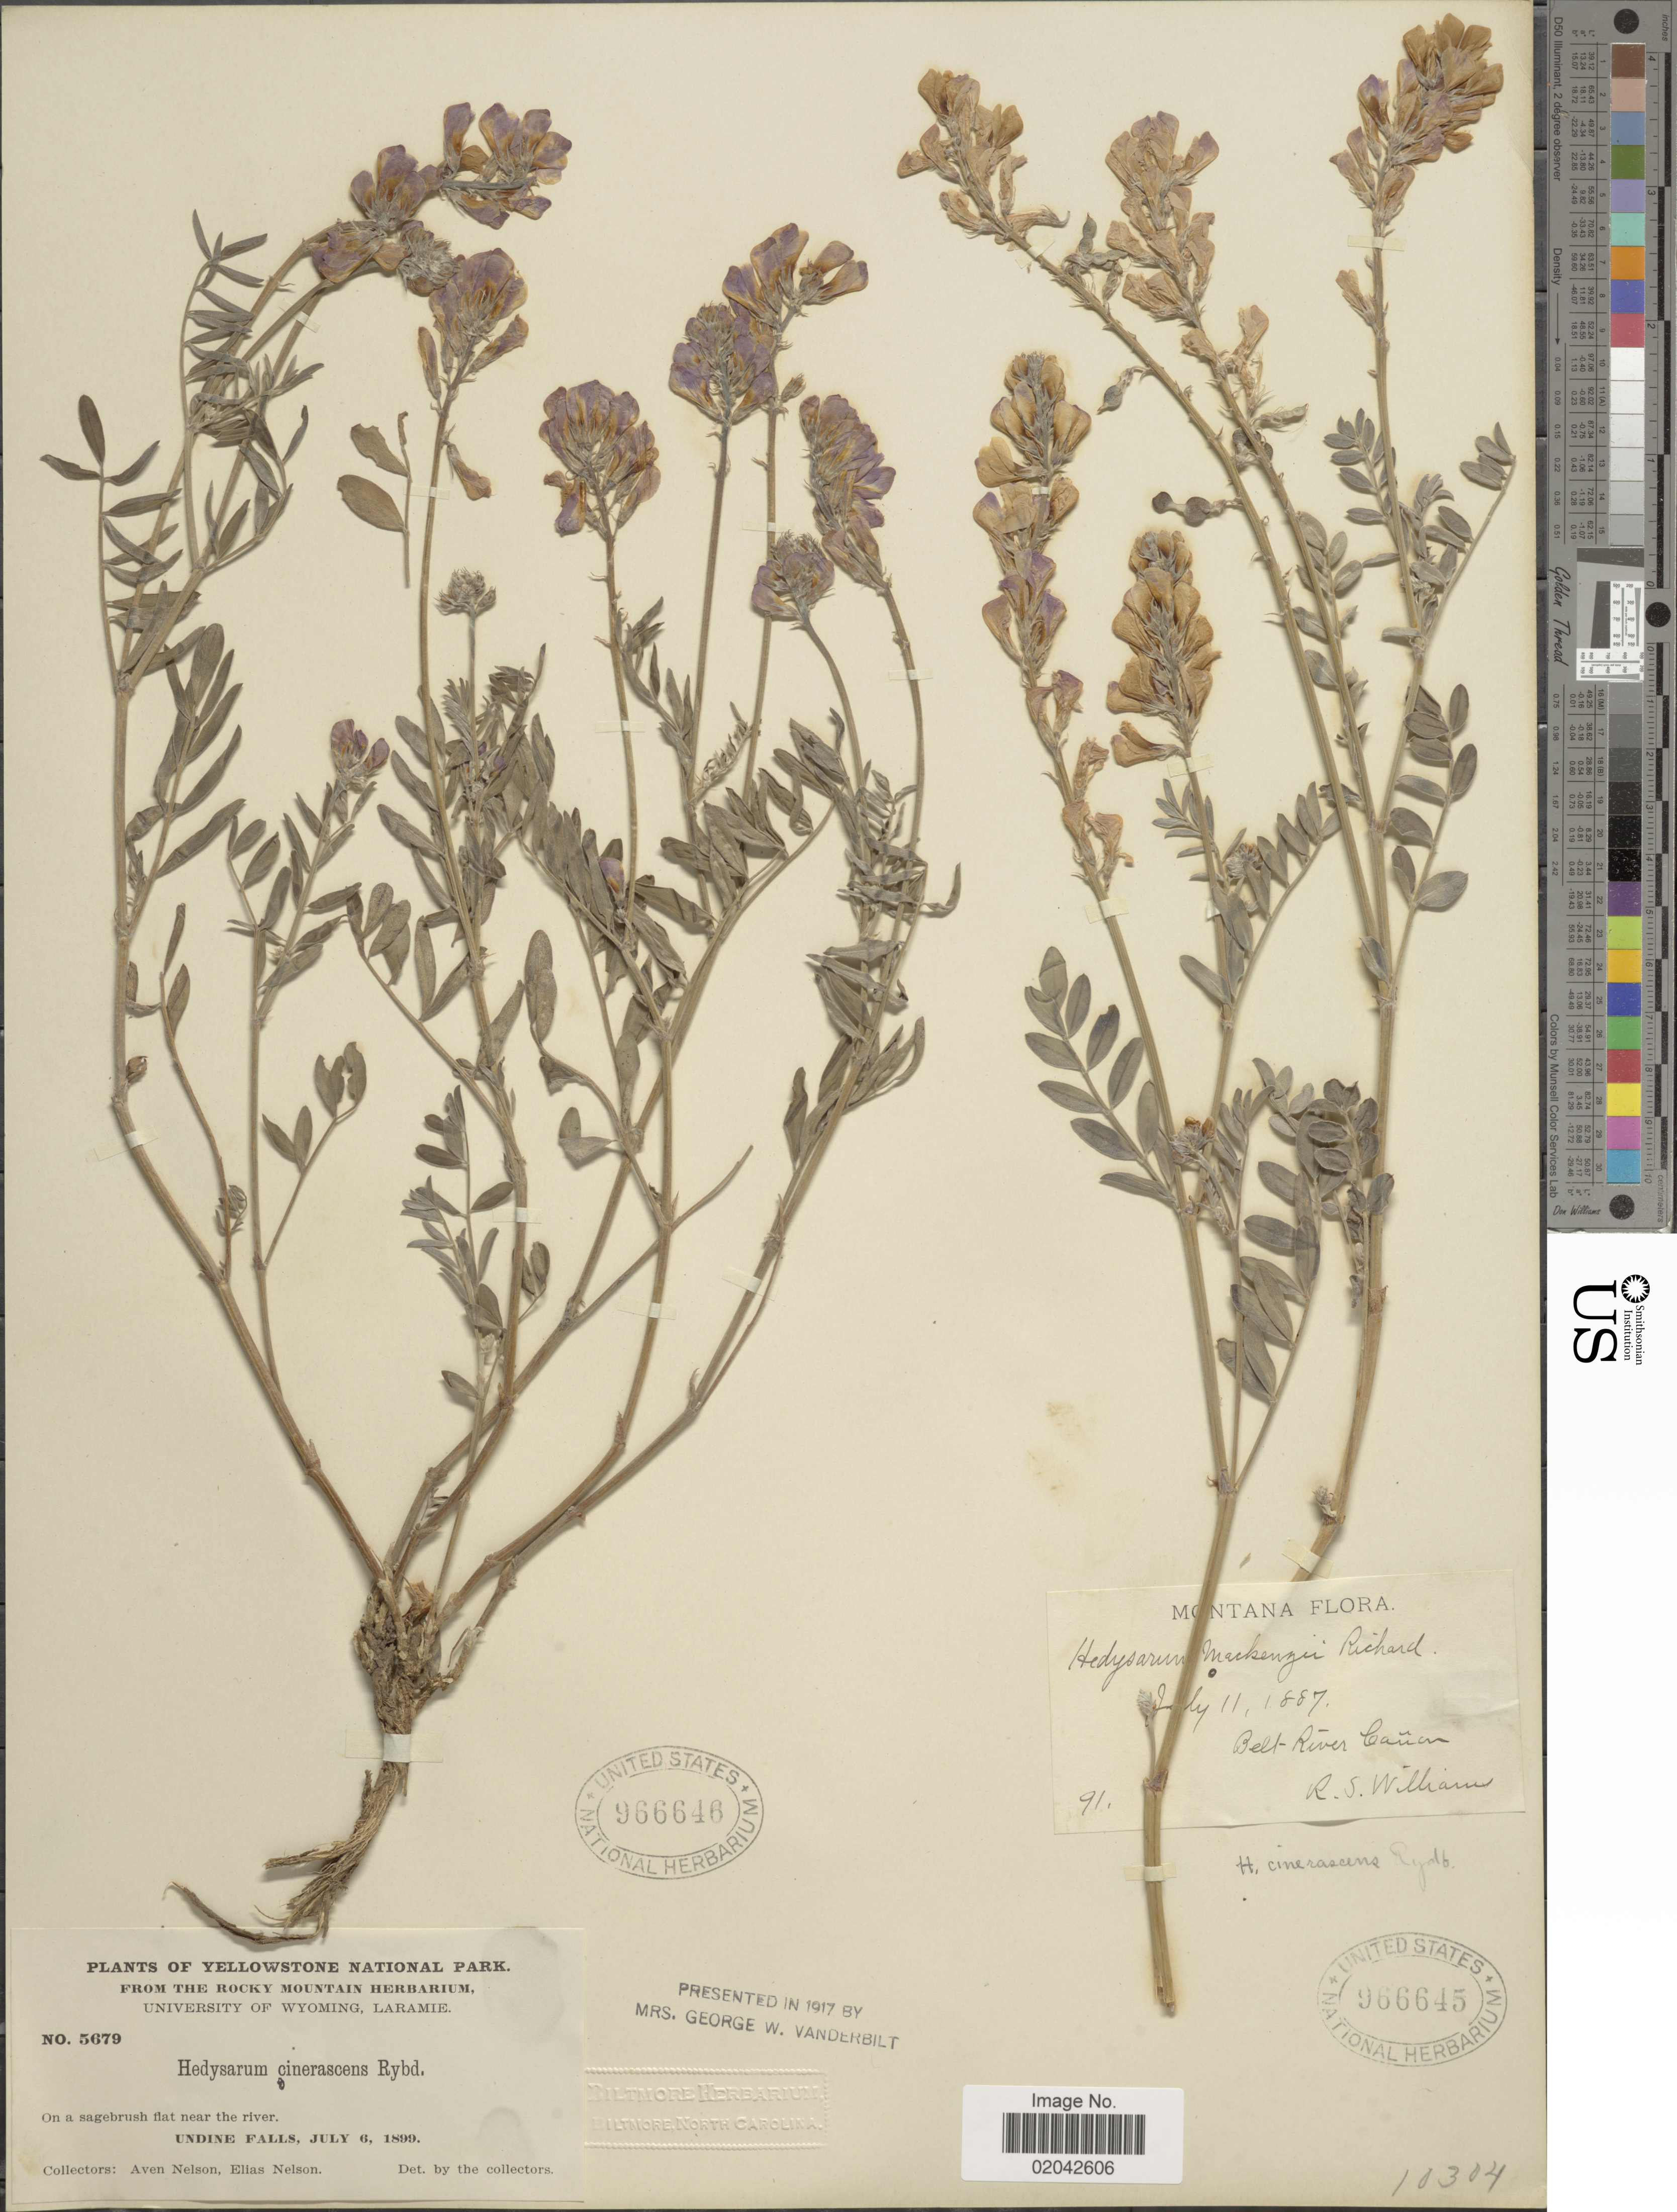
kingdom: Plantae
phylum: Tracheophyta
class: Magnoliopsida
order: Fabales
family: Fabaceae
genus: Hedysarum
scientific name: Hedysarum mackenziei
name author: Richardson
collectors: A. Nelson & E. Nelson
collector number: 5679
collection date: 1899-07-06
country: United States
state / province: Wyoming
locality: Yellowstone National Park, Undine Falls.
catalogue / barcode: US 966646